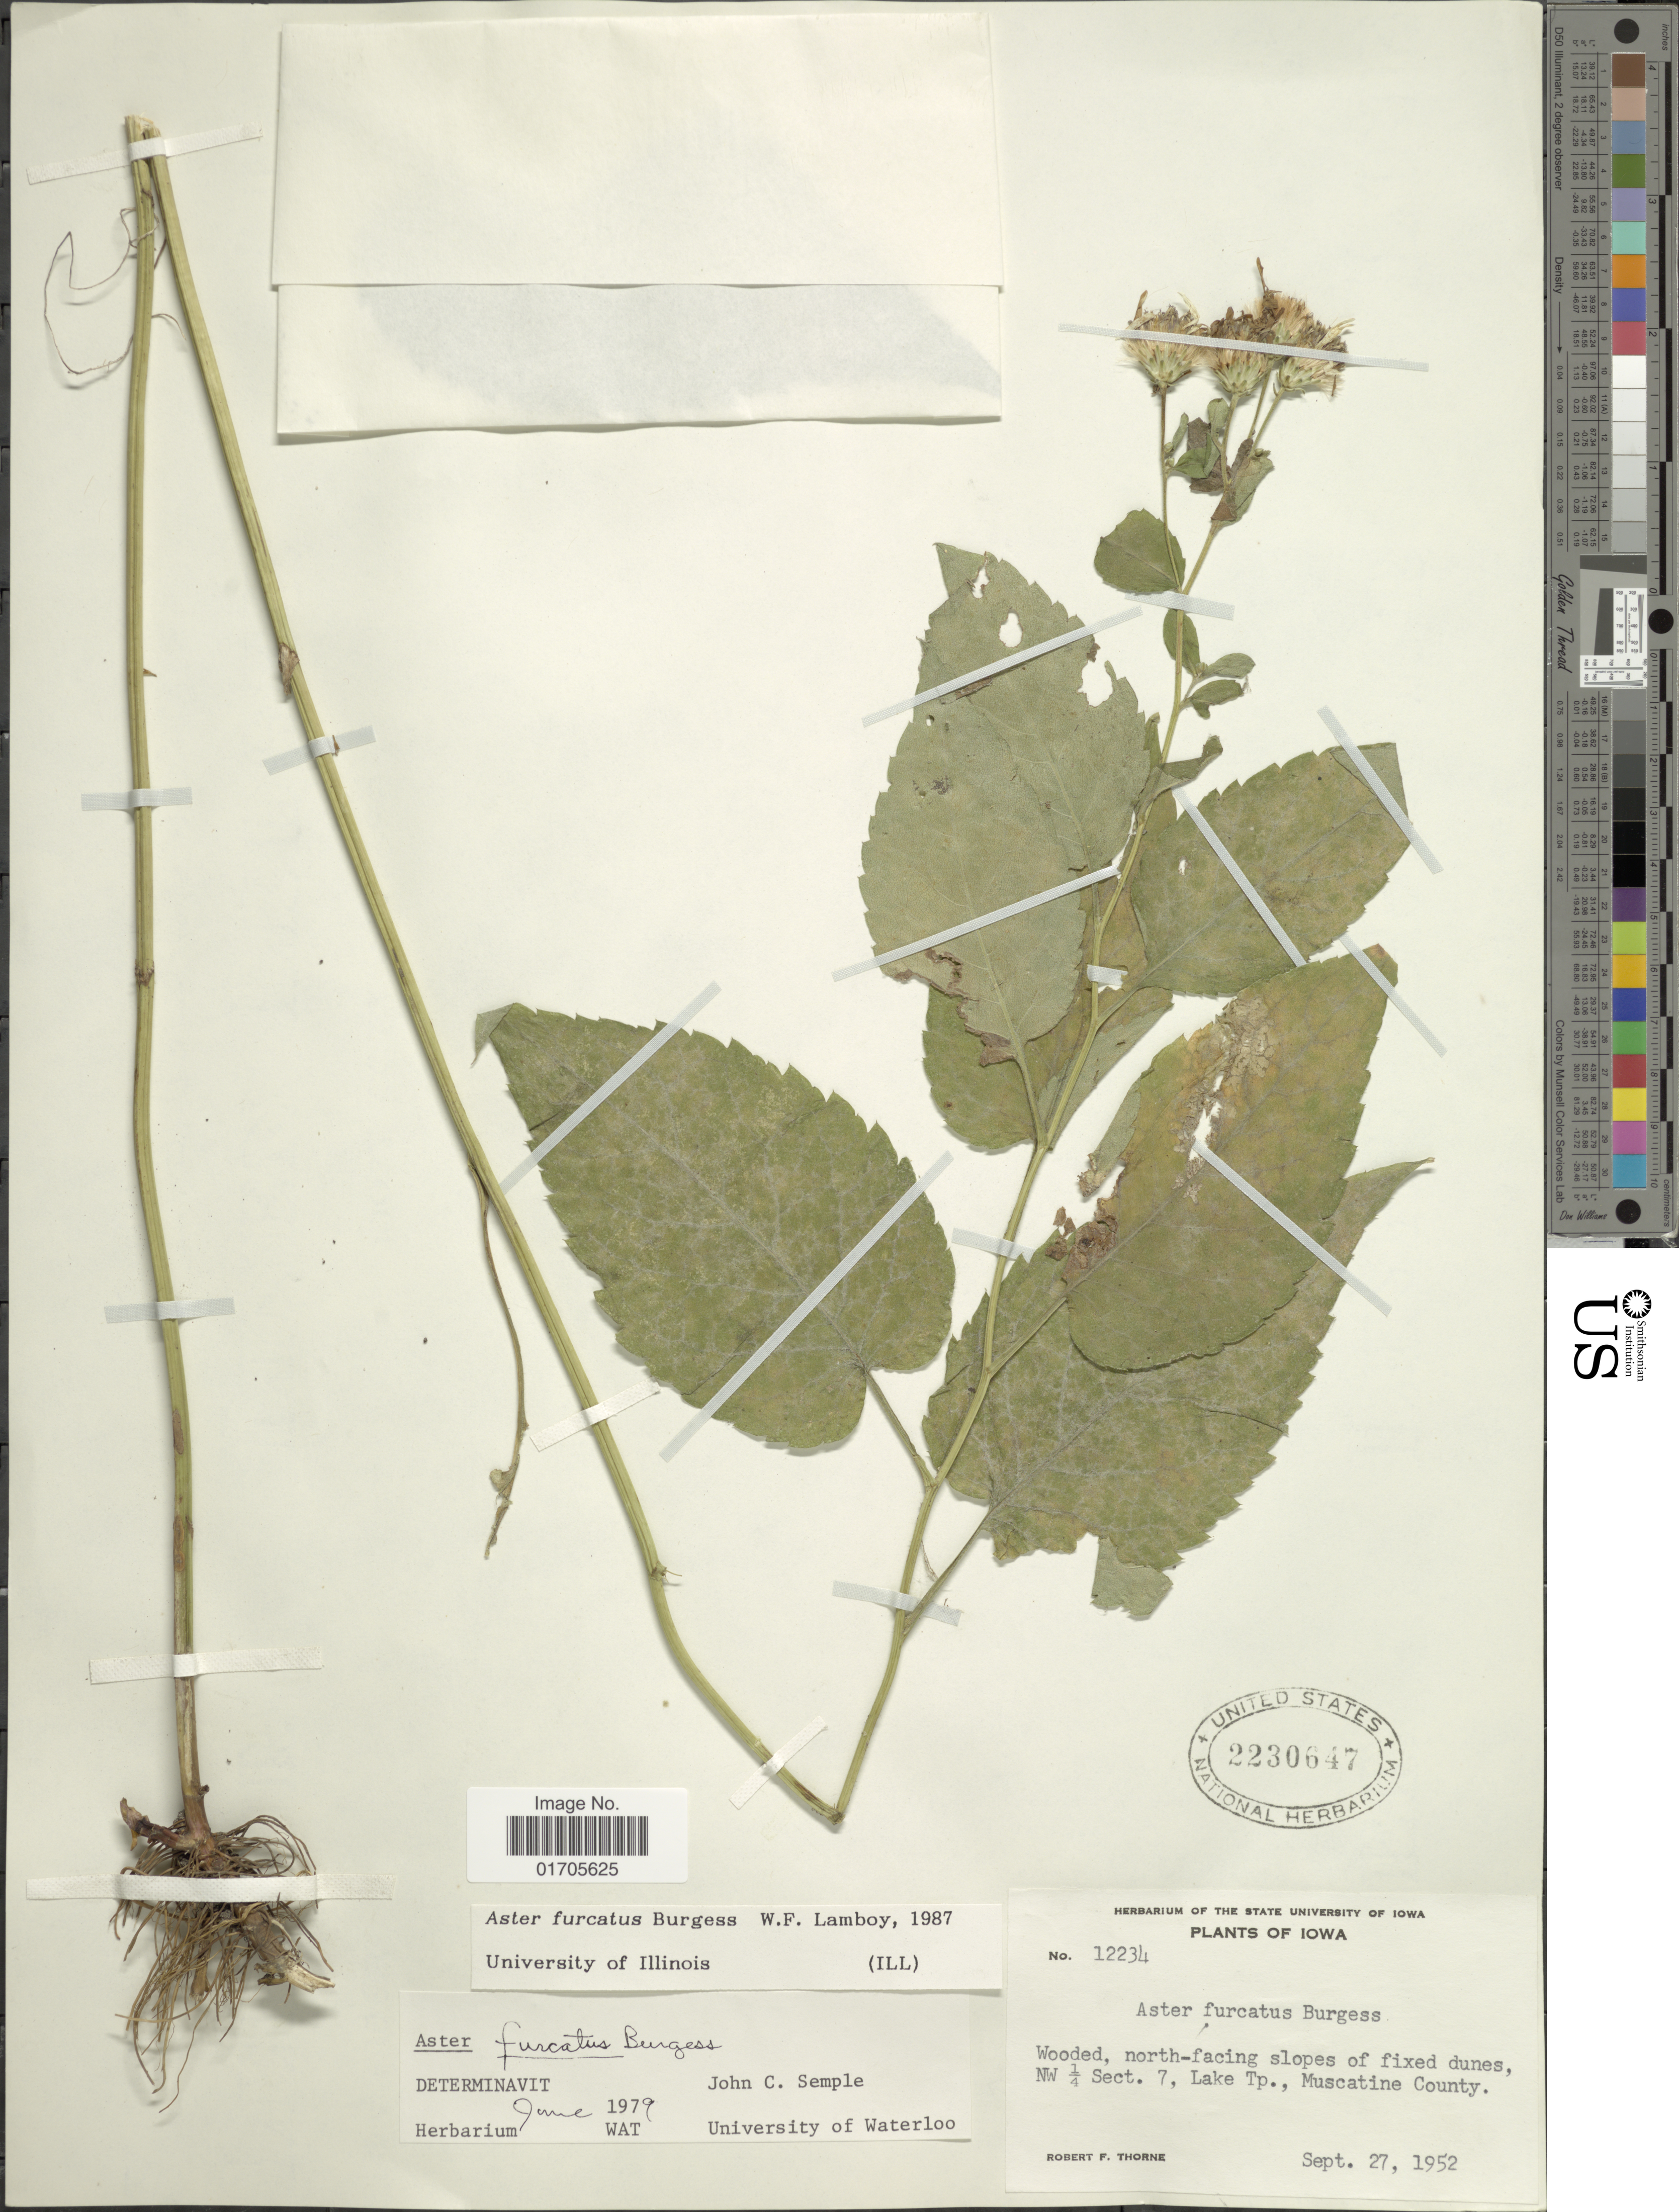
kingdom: Plantae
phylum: Tracheophyta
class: Magnoliopsida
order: Asterales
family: Asteraceae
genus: Eurybia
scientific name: Eurybia furcata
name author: G.L. Nesom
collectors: R. F. Thorne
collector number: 12234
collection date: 1952-09-27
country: United States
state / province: Iowa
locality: Iowa. Wooded, north-facing slopes of fixed dunes, NW ¼ Sect. 7, Lake Tp., Muscatine County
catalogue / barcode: US 2230647